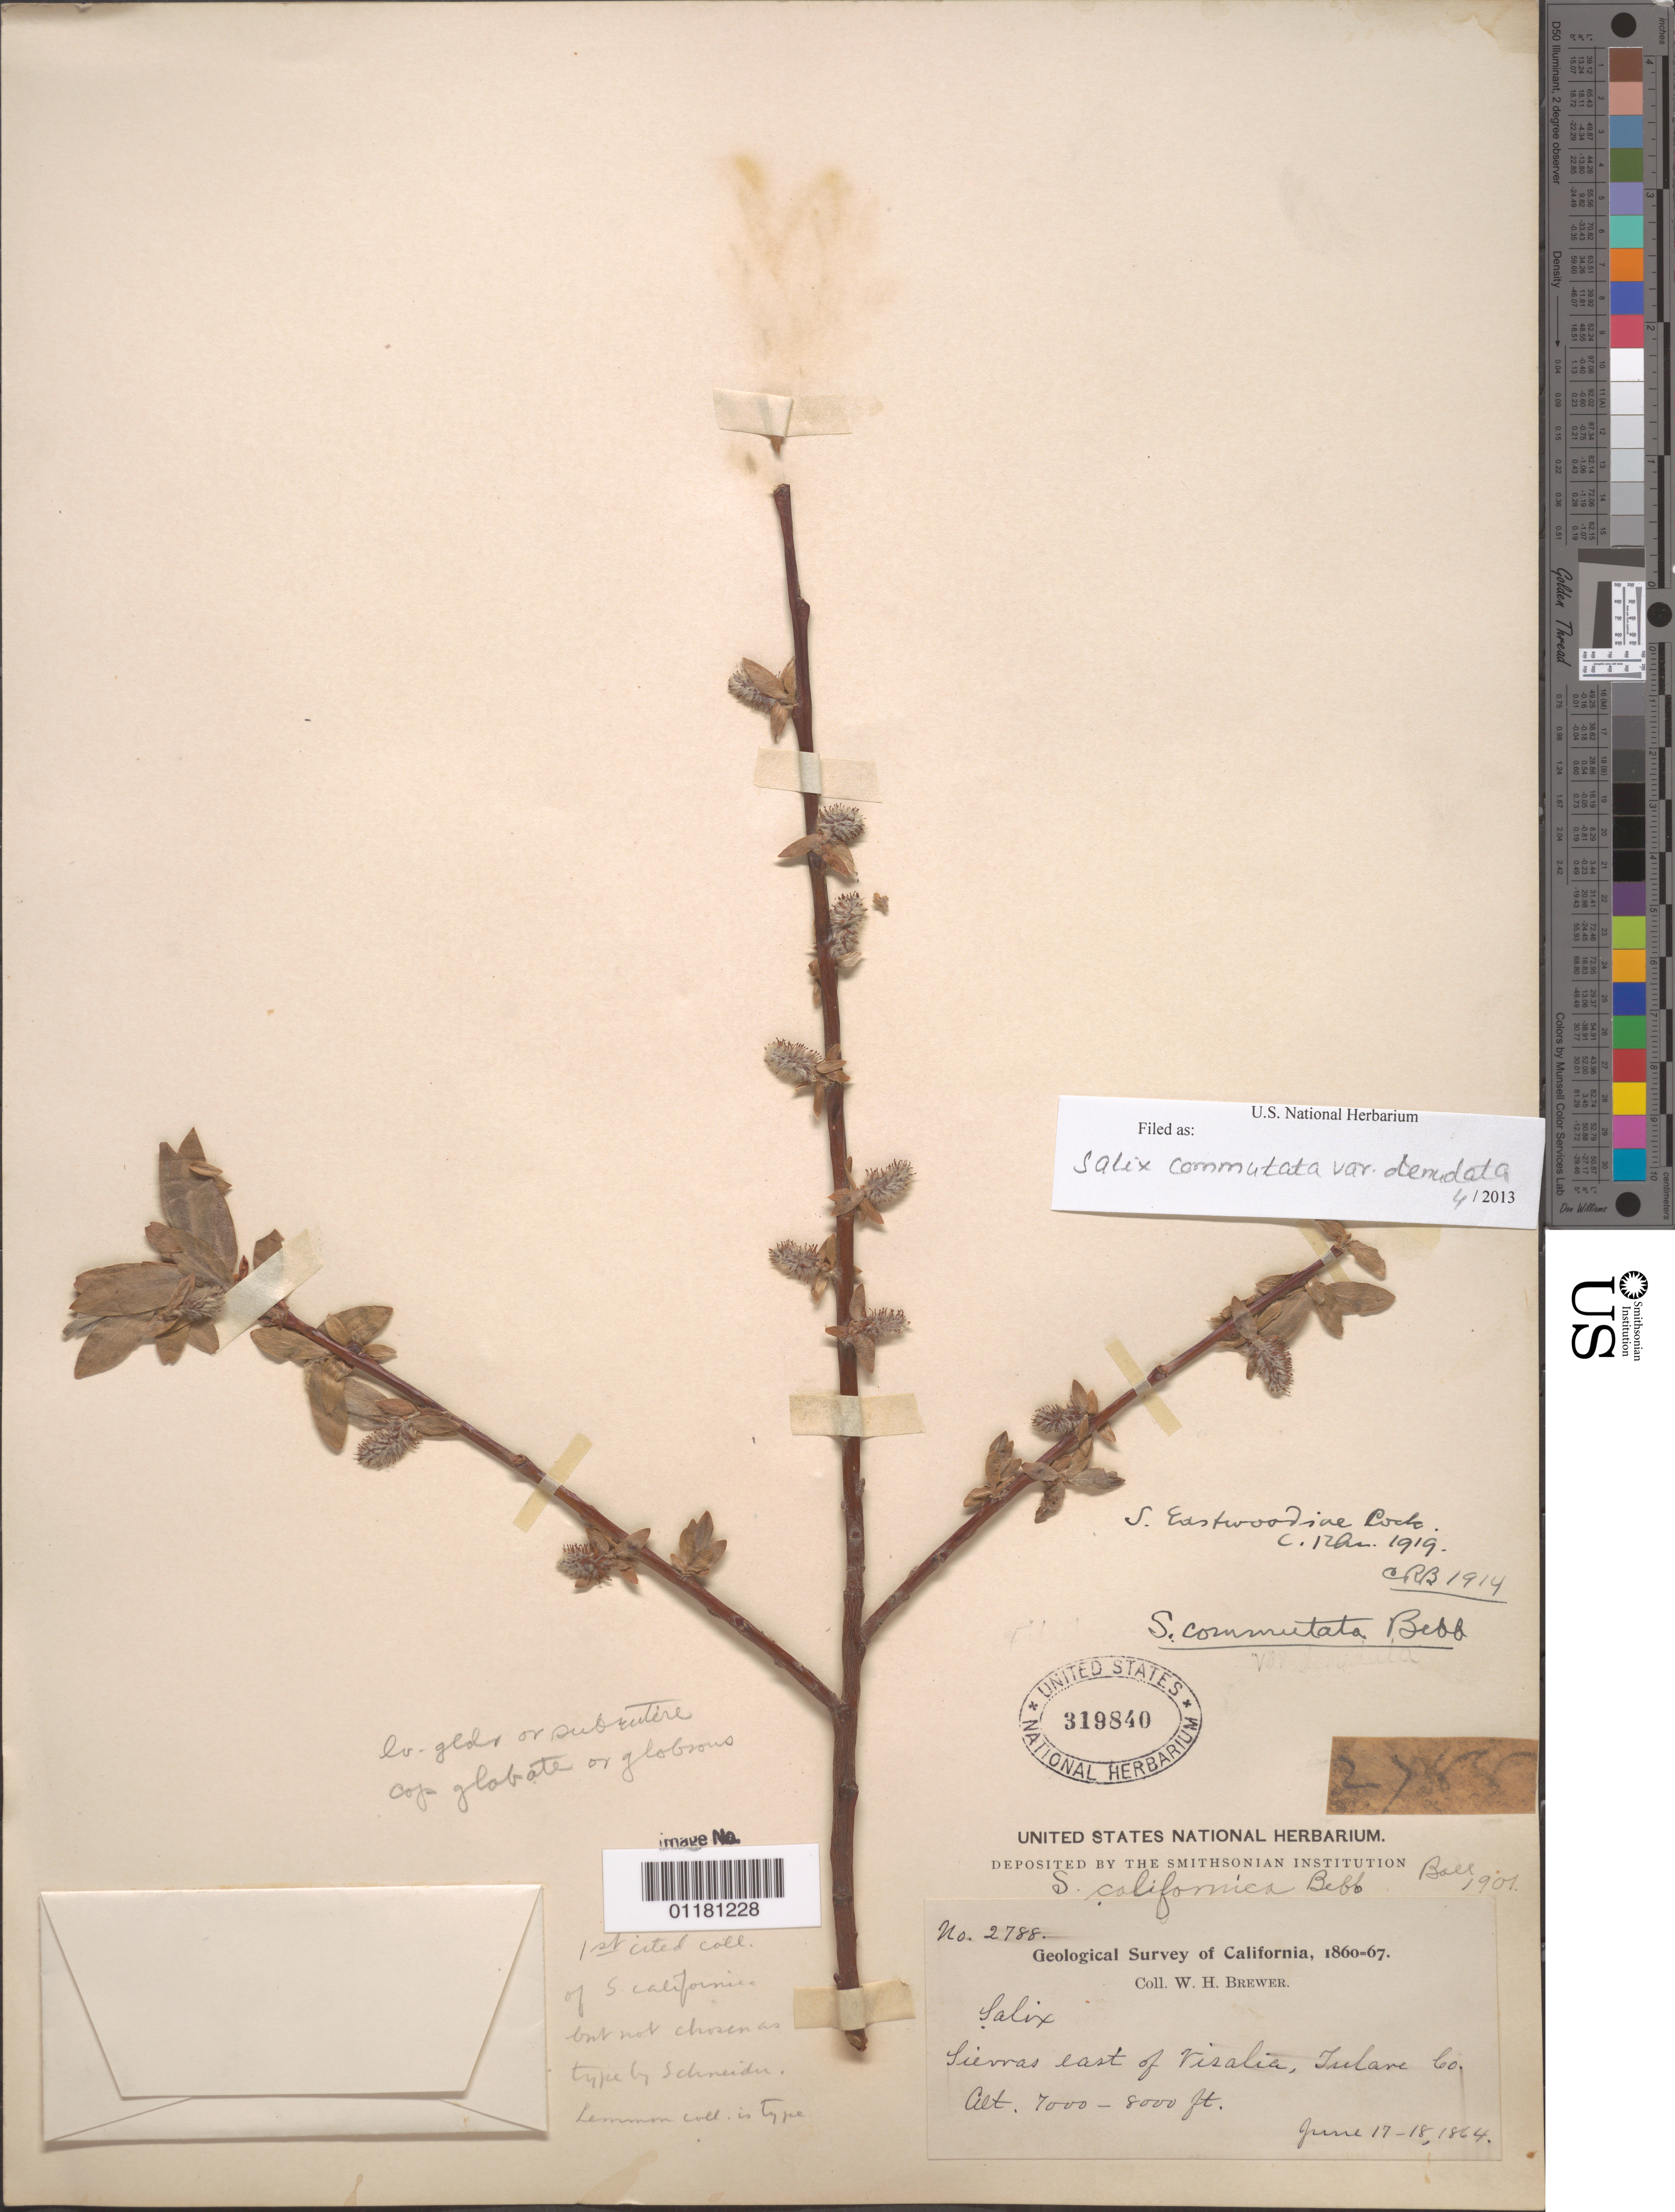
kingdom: Plantae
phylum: Tracheophyta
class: Magnoliopsida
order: Malpighiales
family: Salicaceae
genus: Salix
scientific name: Salix commutata var. dentata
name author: Bebb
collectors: W. H. Brewer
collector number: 2788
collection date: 1864-06-17,1864-06-18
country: United States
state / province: California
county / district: Tulare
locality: Sierras east of Visalia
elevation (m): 2134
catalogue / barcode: US 319840